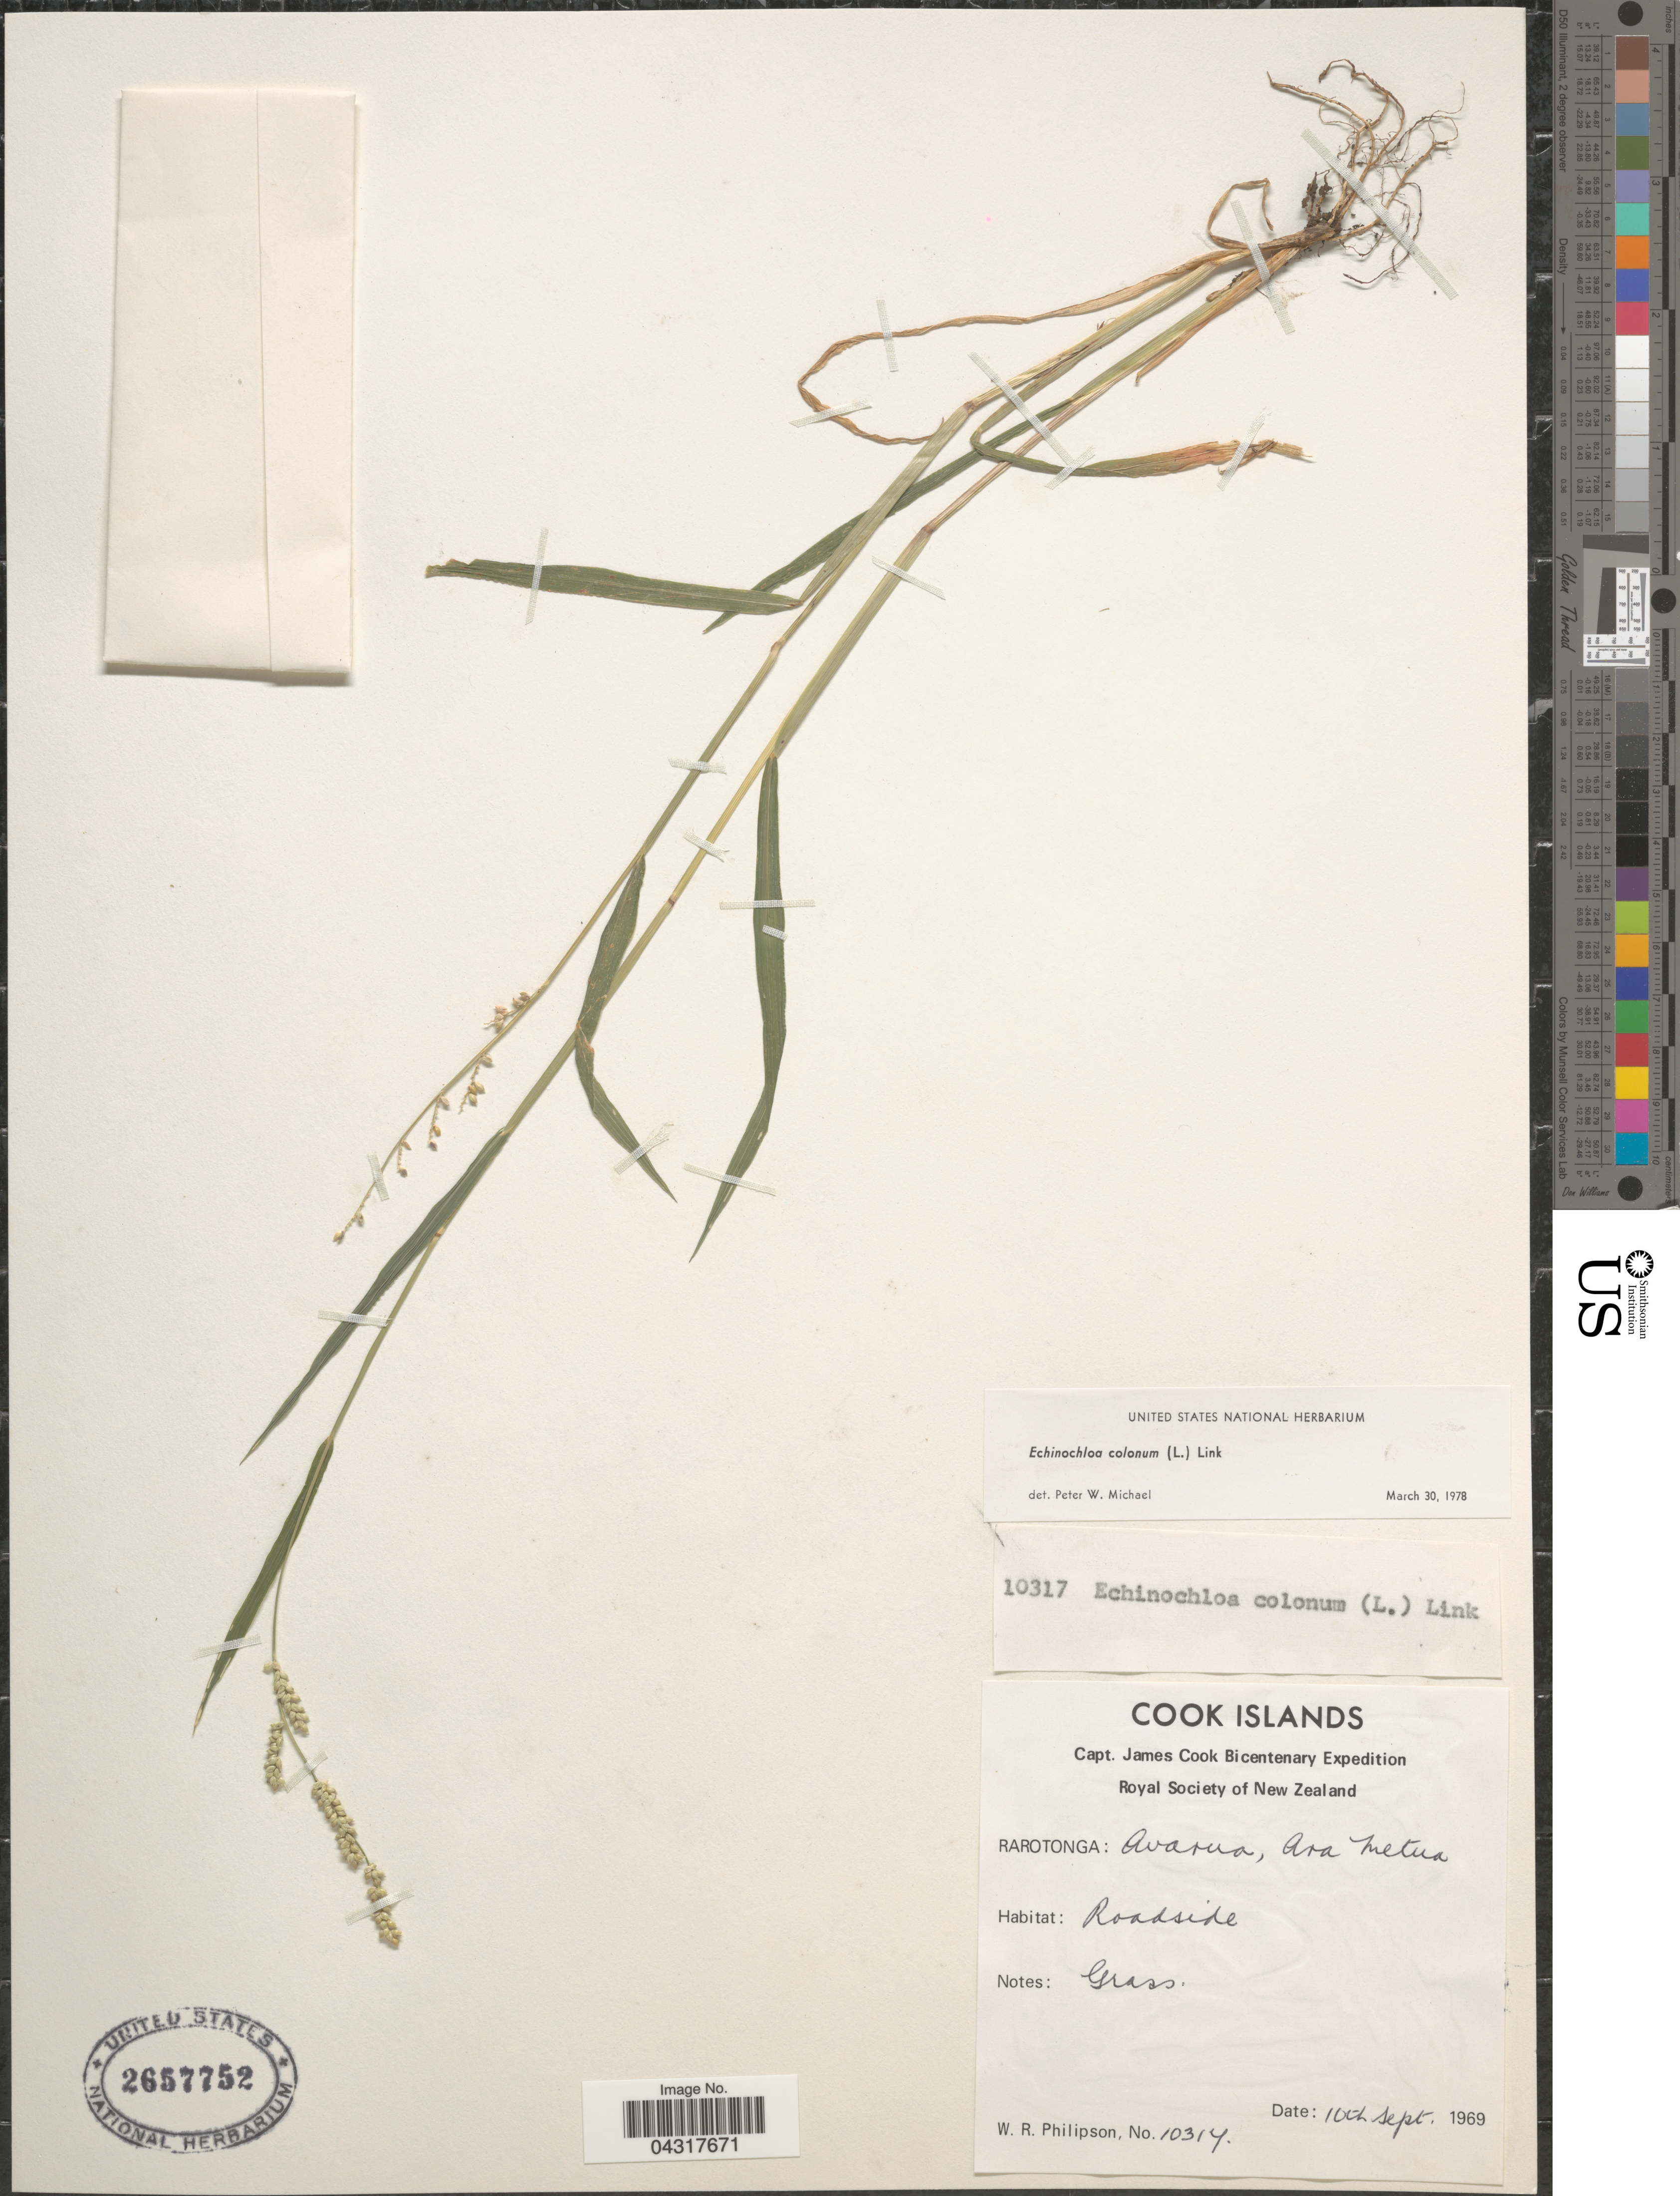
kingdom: Plantae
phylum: Tracheophyta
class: Liliopsida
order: Poales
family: Poaceae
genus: Echinochloa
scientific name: Echinochloa colona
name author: (L.) Link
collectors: W. R. Philipson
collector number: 10314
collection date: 1969-09-10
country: Cook Islands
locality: Capt. James Cook Bicentenary Expedition. Avarua, Ara Metua.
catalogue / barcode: US 2657752